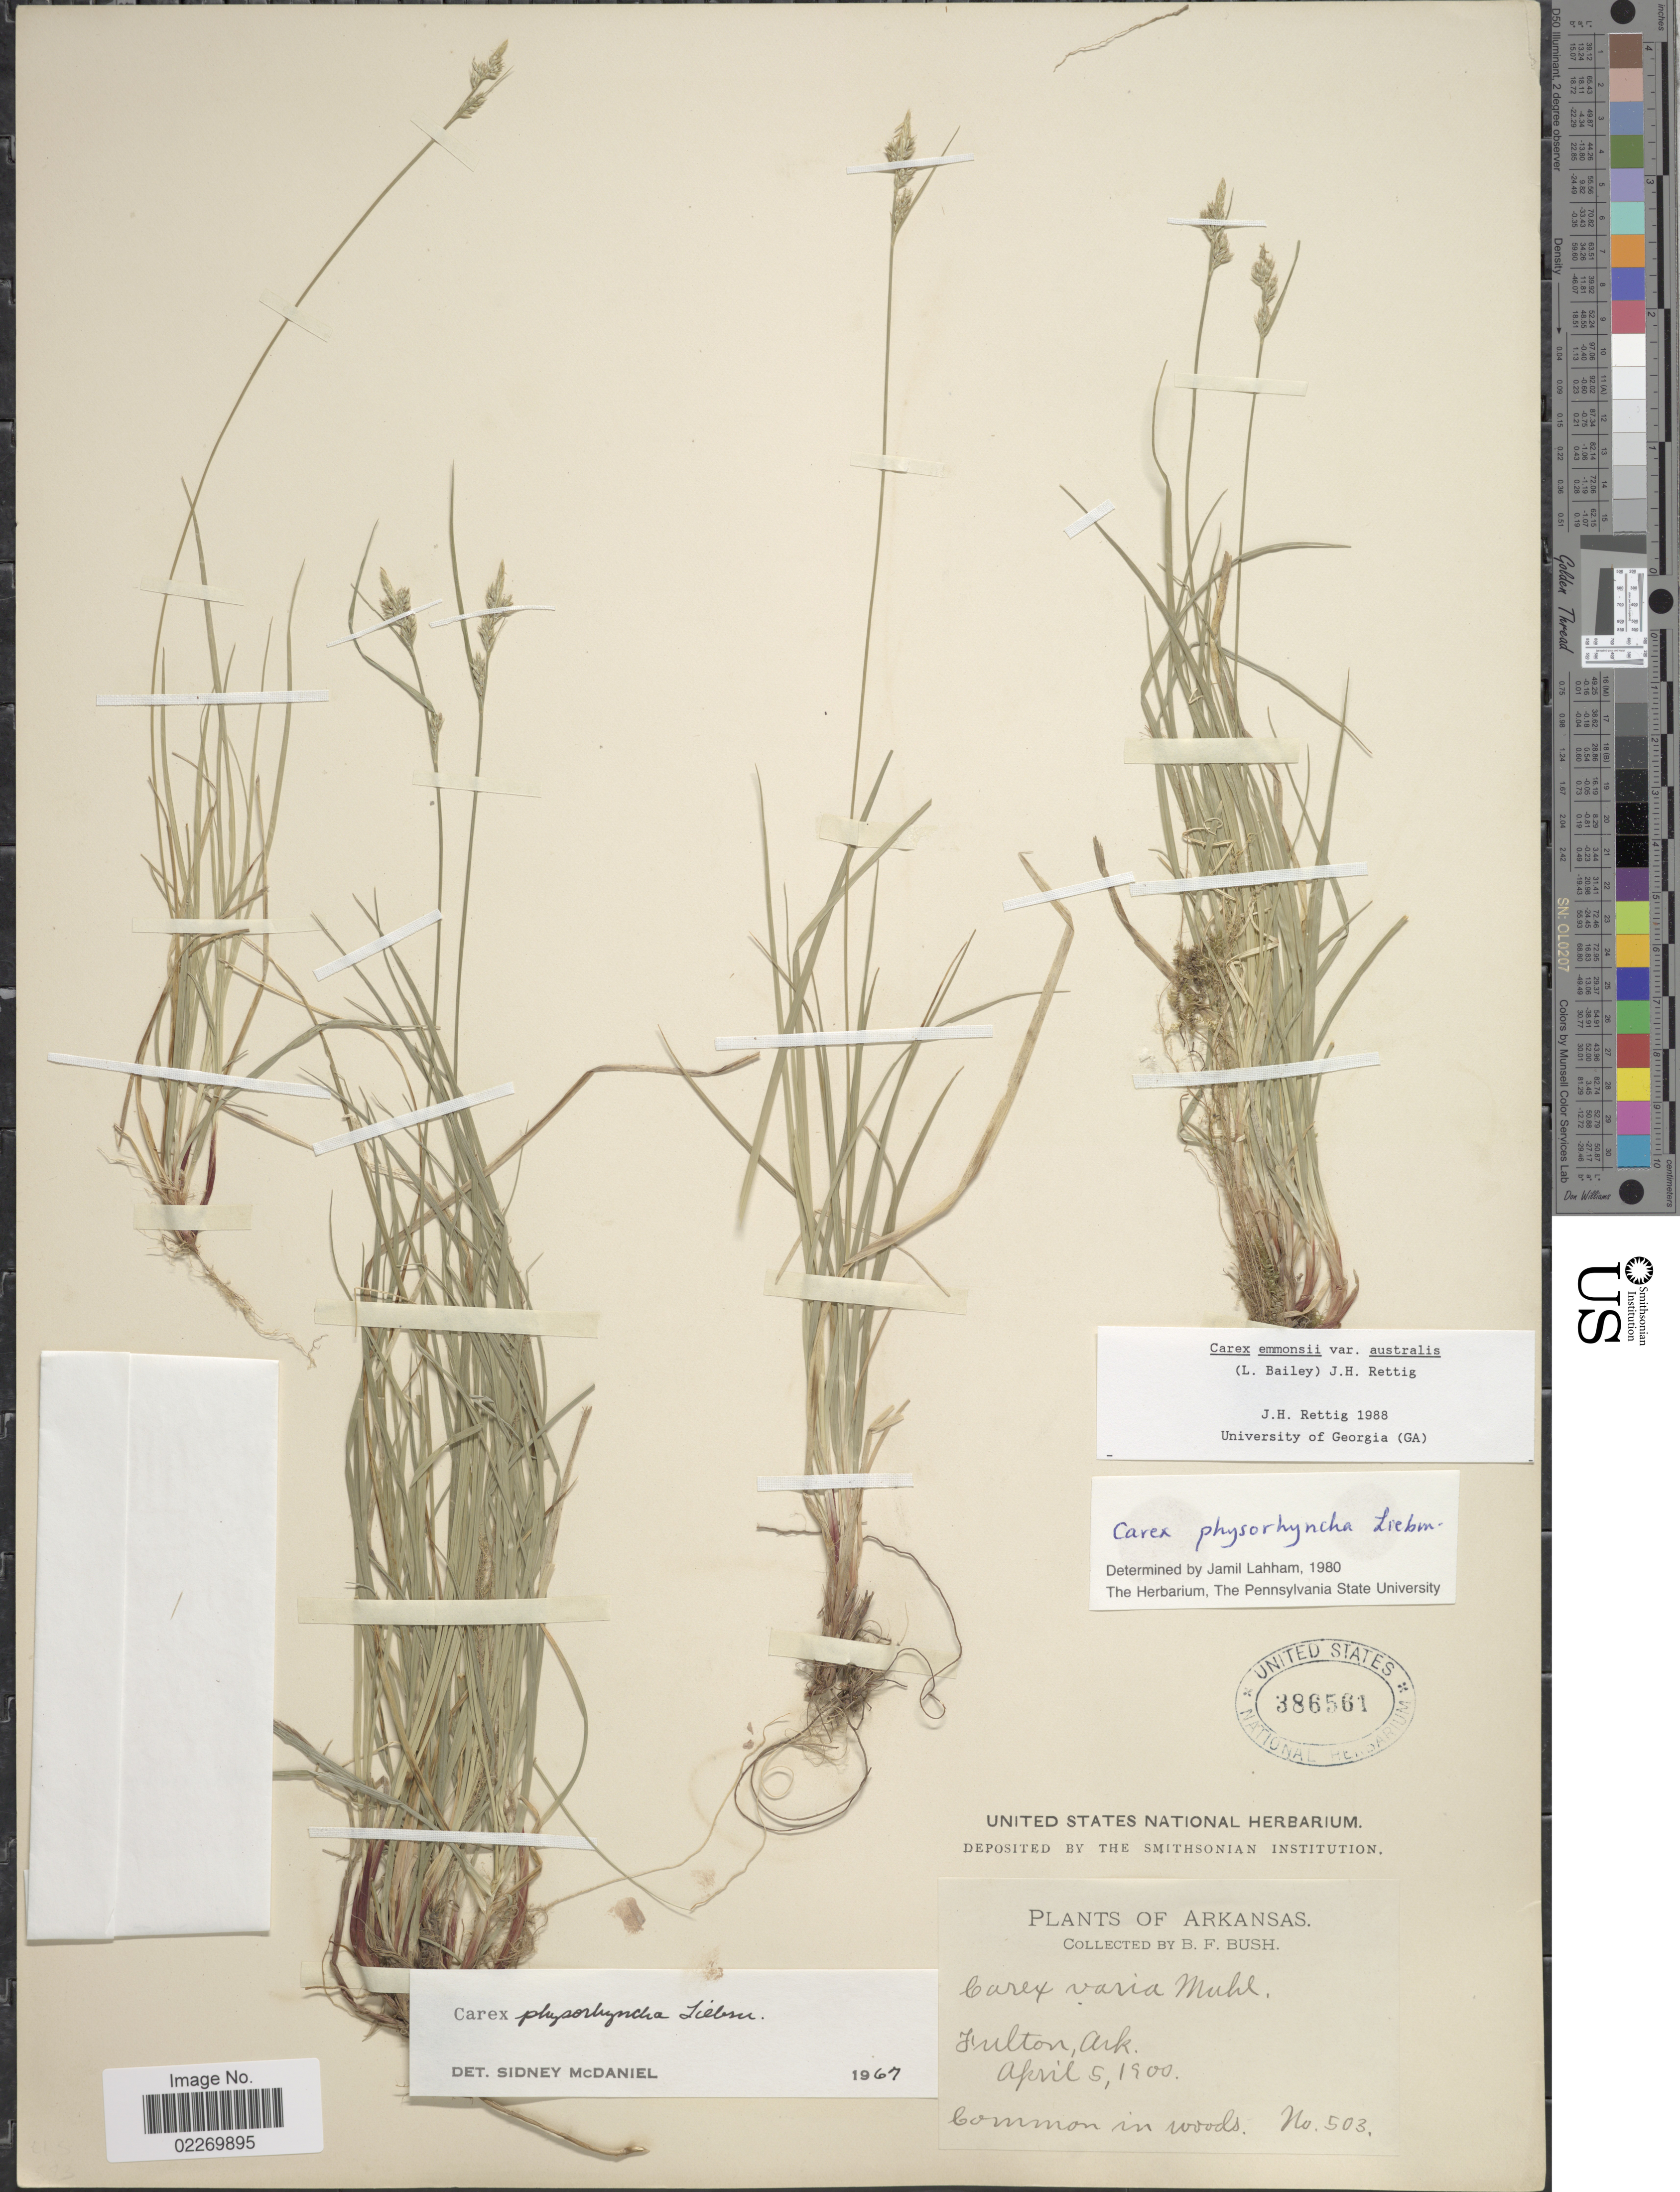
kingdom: Plantae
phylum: Tracheophyta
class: Liliopsida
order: Poales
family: Cyperaceae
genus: Carex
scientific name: Carex physorhyncha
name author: Liebm. ex Steud.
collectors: B. F. Bush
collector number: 503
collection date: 1900-04-05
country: United States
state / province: Arkansas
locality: Fulton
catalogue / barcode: US 386561